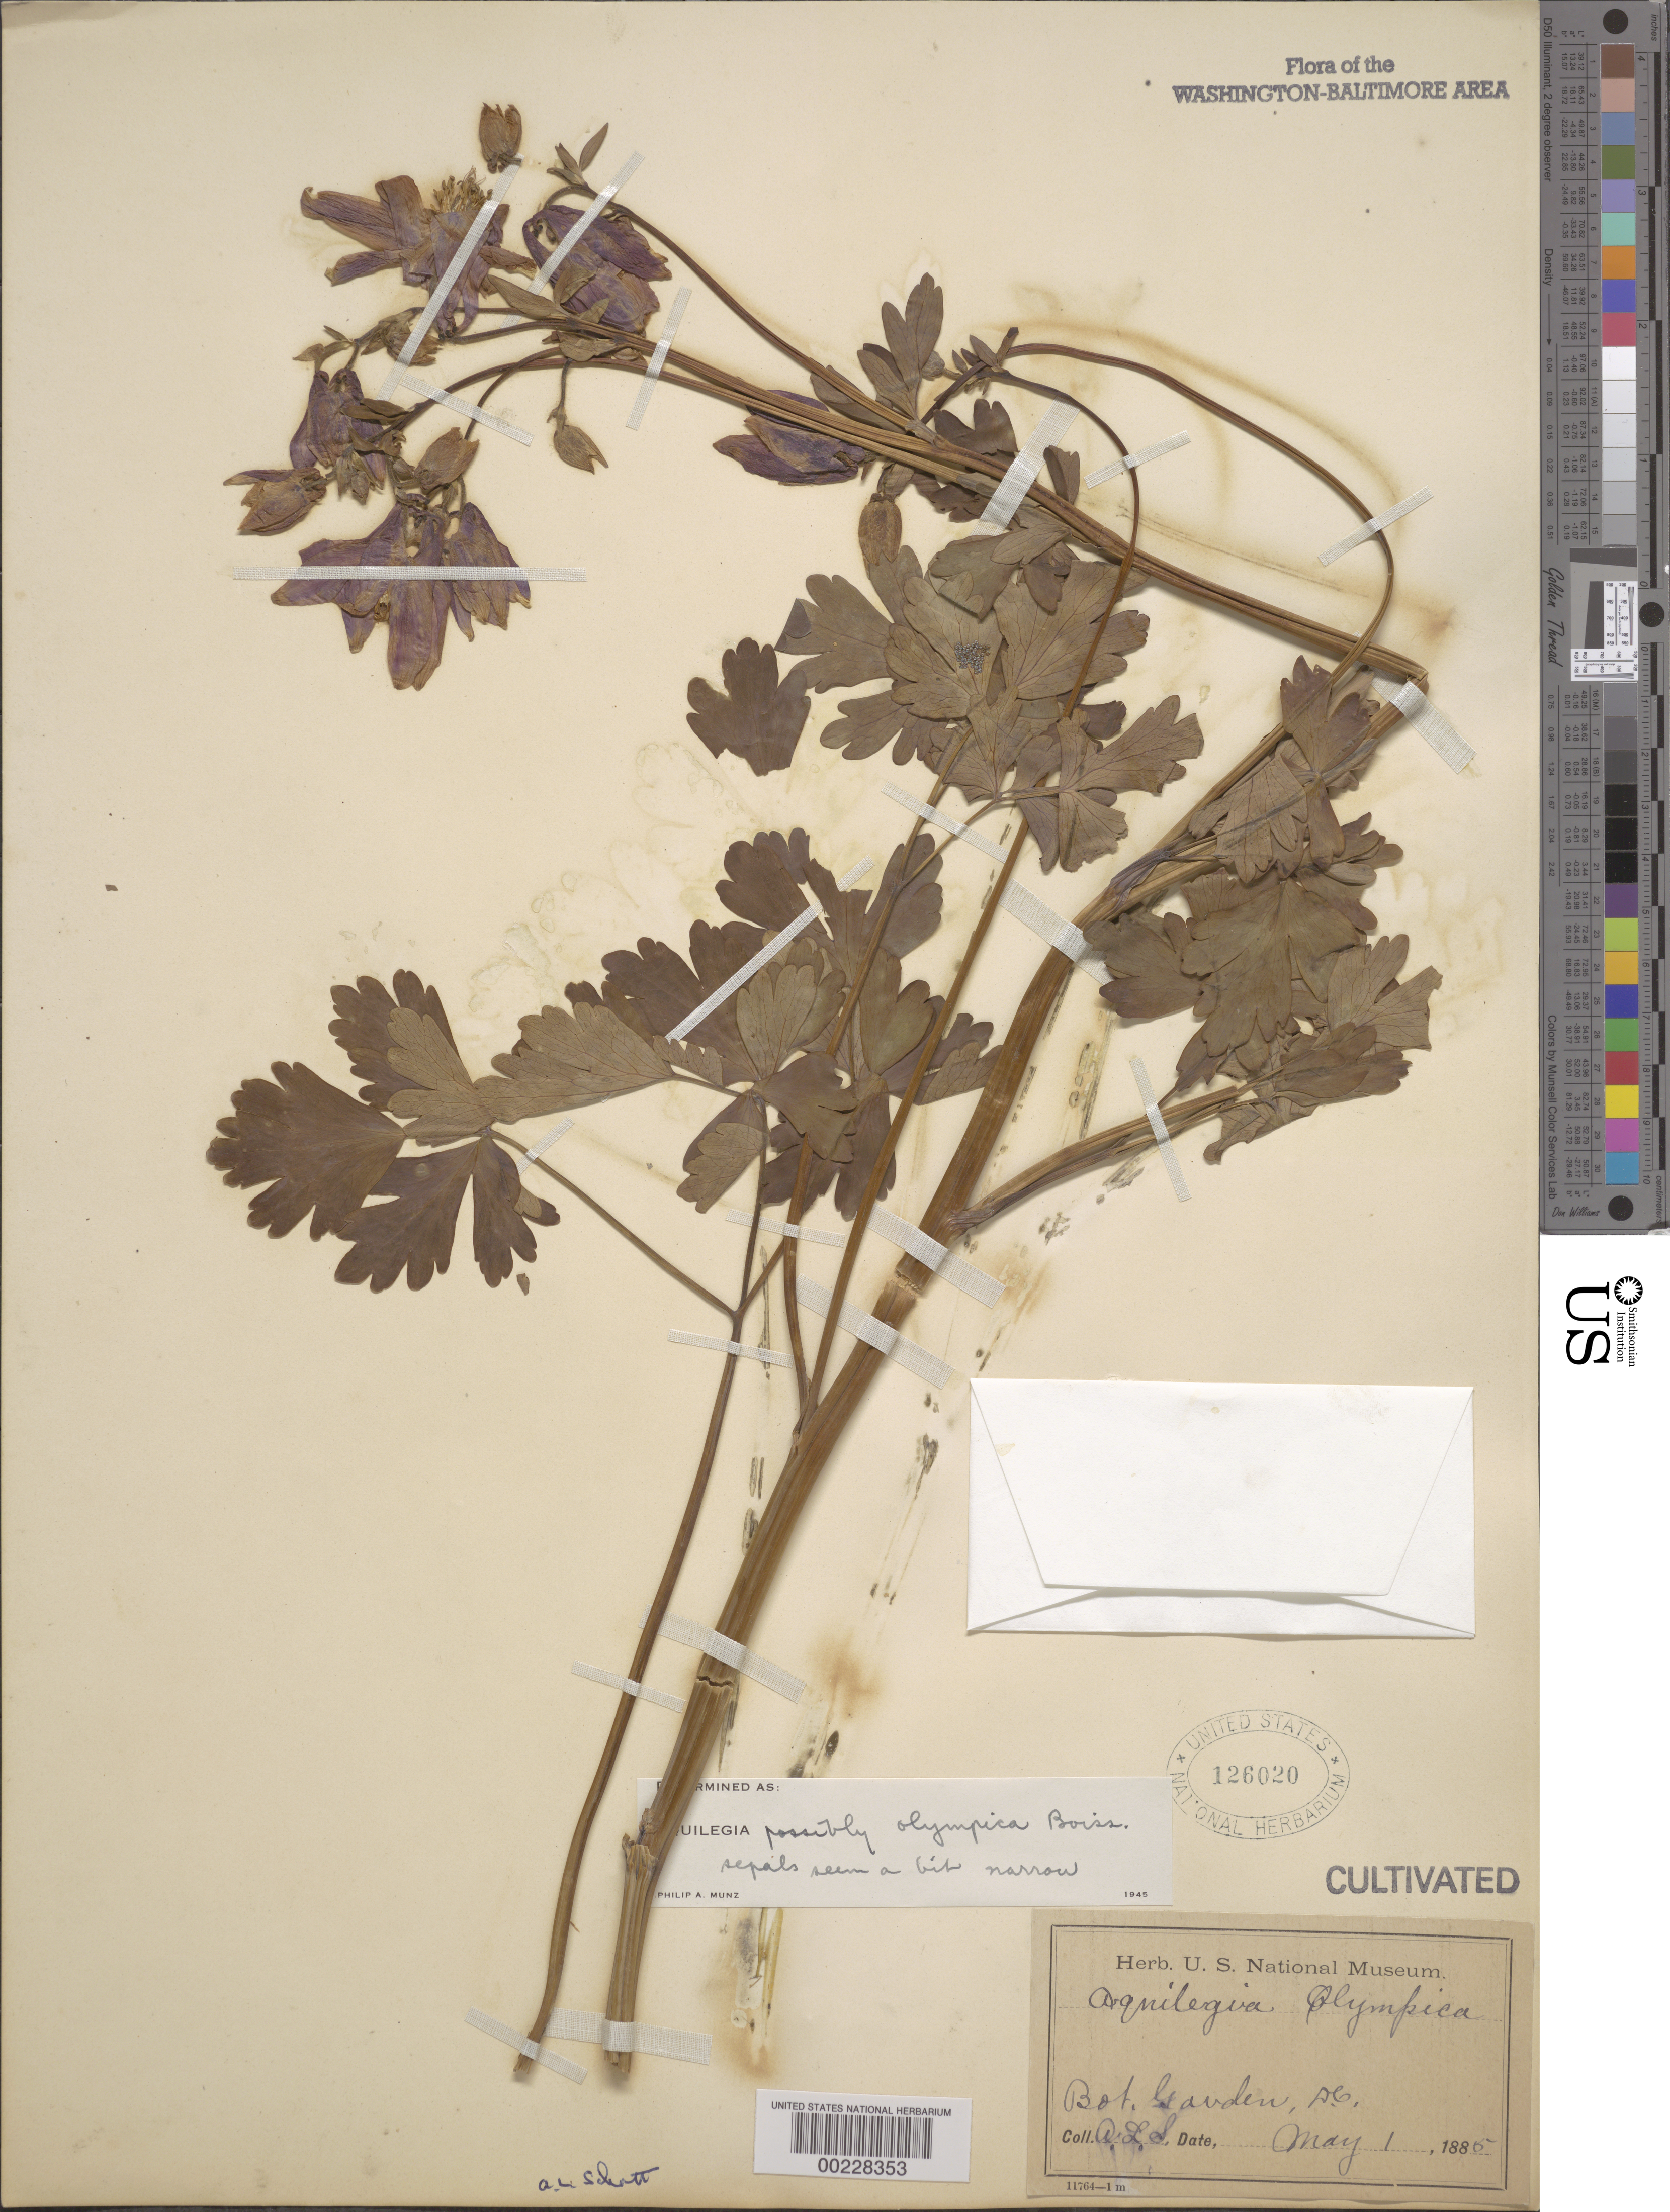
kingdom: Plantae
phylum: Tracheophyta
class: Magnoliopsida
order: Ranunculales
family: Ranunculaceae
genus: Aquilegia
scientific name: Aquilegia olympica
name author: Boiss.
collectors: A. L. Schott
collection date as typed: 01 May 1885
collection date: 1885-05-01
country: United States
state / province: District of Columbia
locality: Botanical Gardens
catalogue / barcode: US 126020